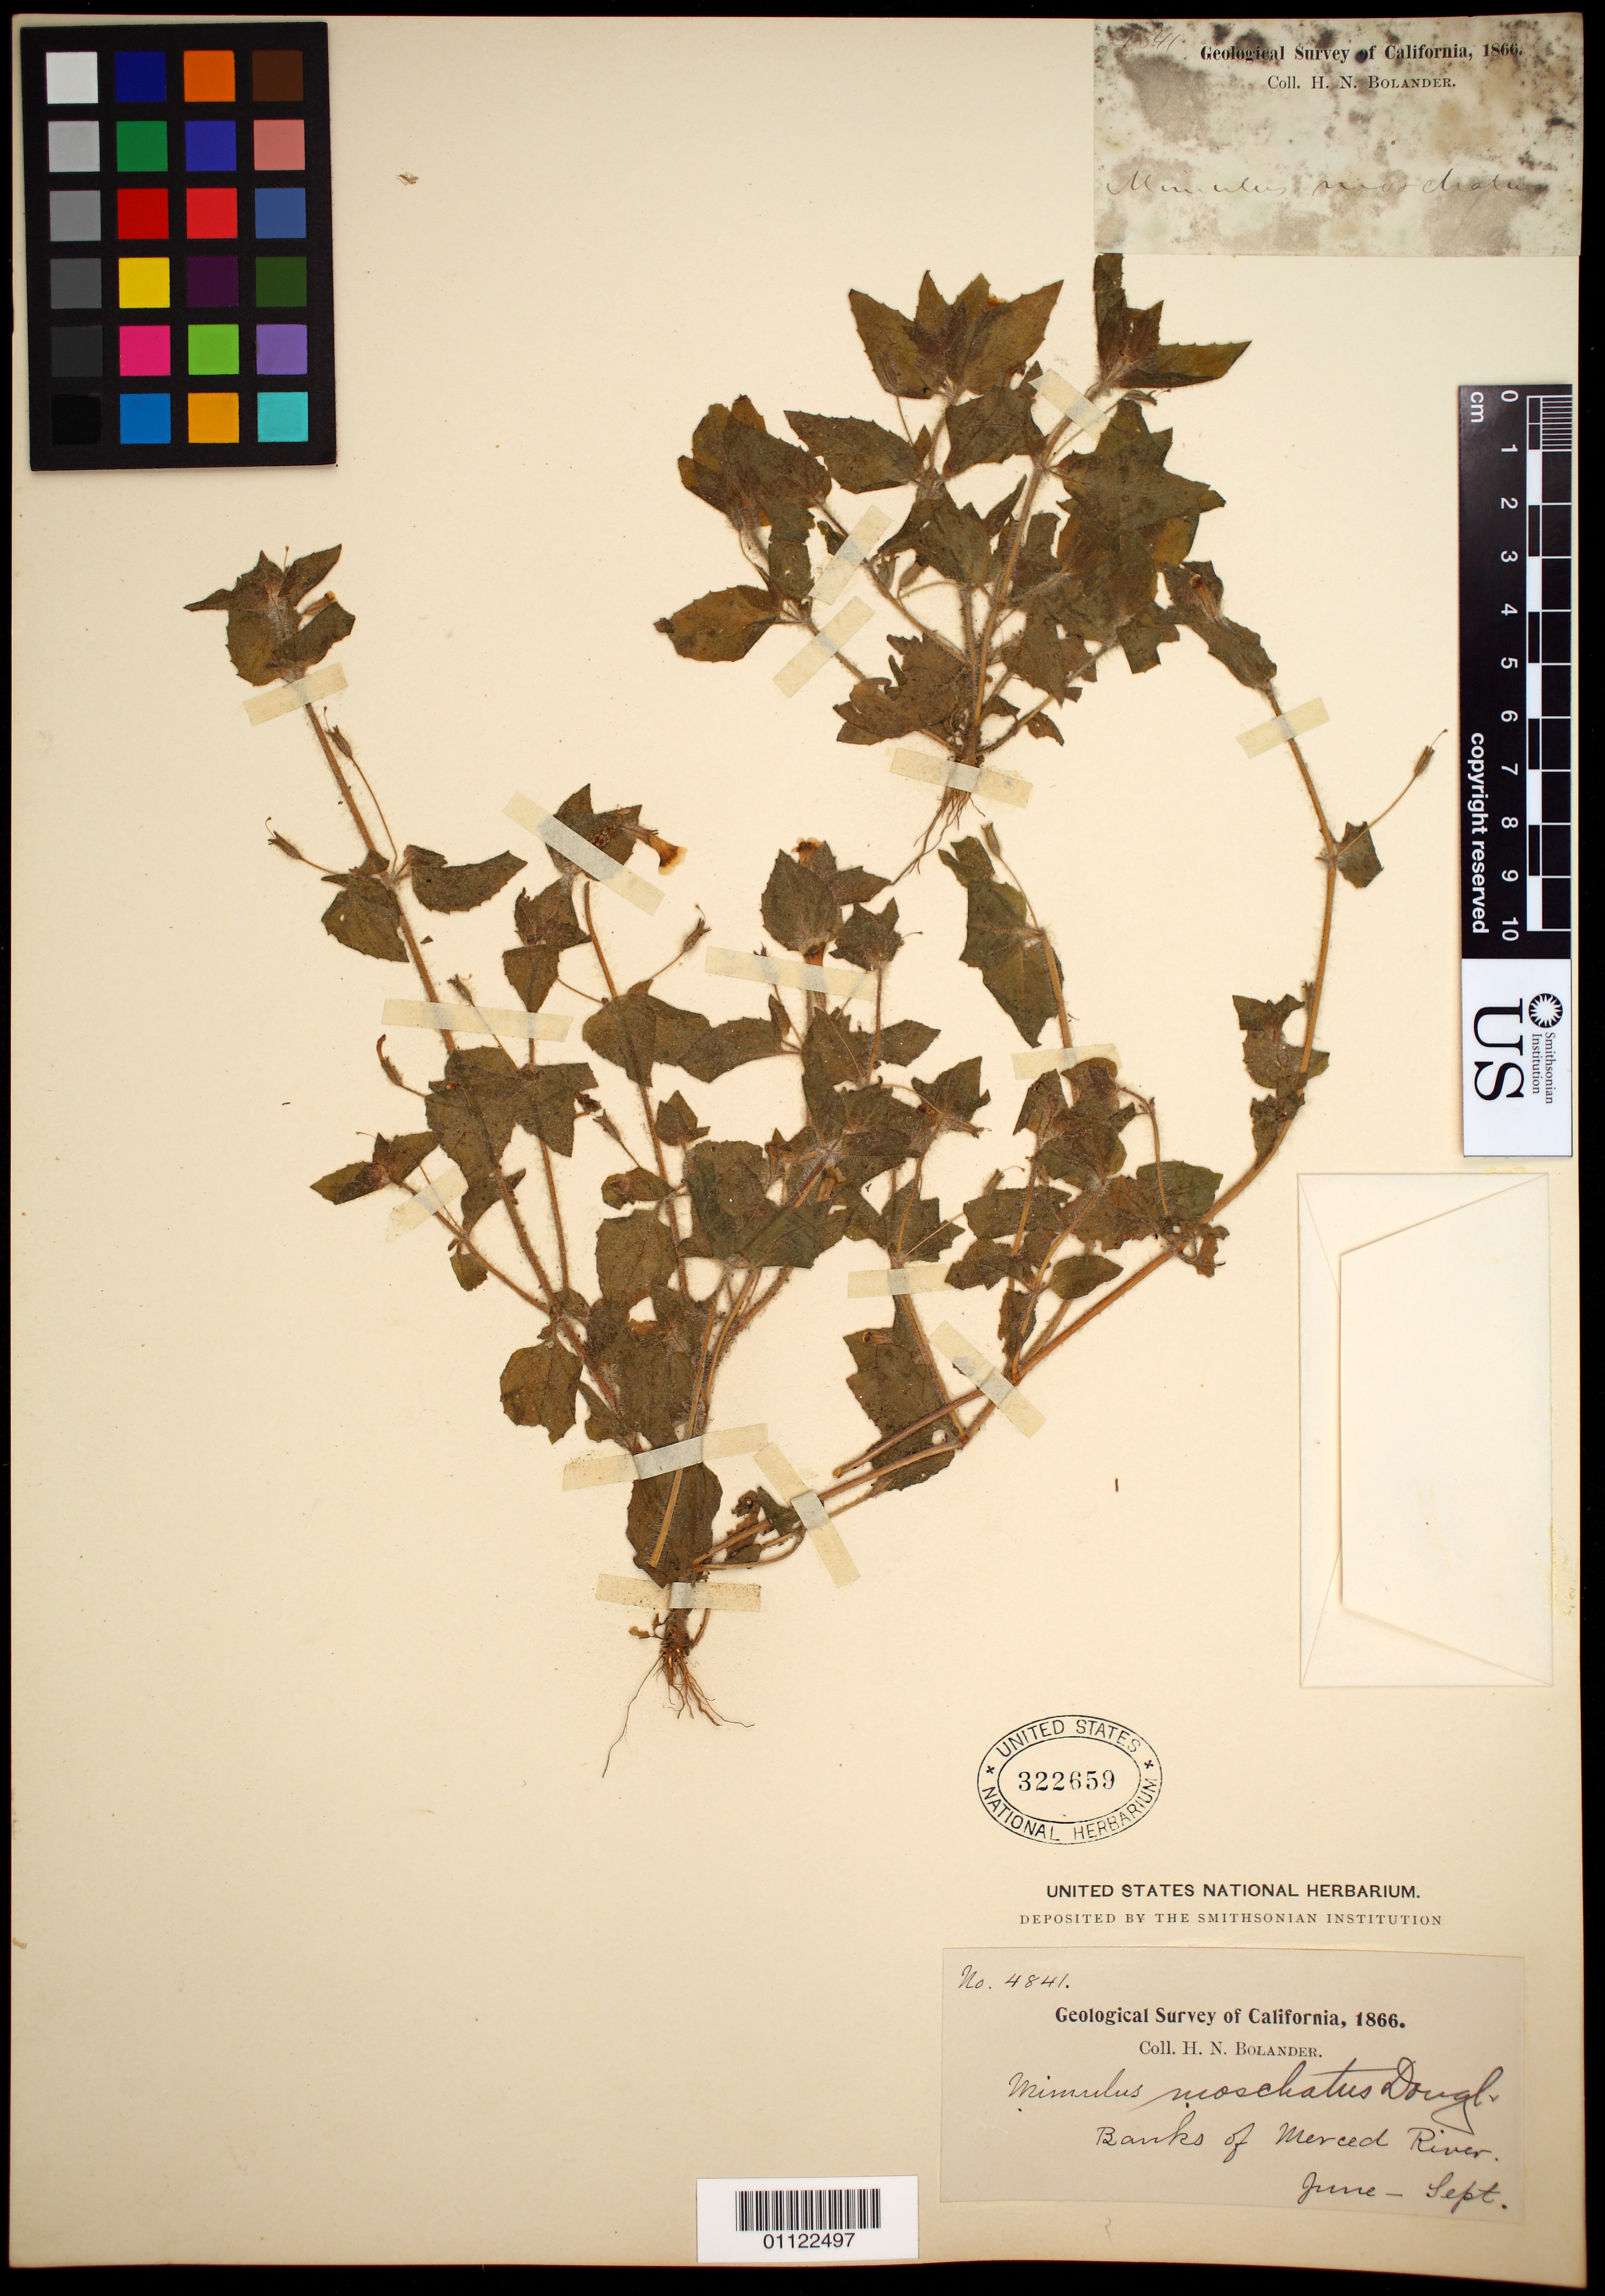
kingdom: Plantae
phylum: Tracheophyta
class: Magnoliopsida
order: Lamiales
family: Phrymaceae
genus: Mimulus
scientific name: Mimulus moschatus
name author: Douglas ex Lindl.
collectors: H. Bolander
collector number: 4841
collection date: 1866-06/1866-09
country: United States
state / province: California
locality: Banks of Mersed River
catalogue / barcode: US 322659